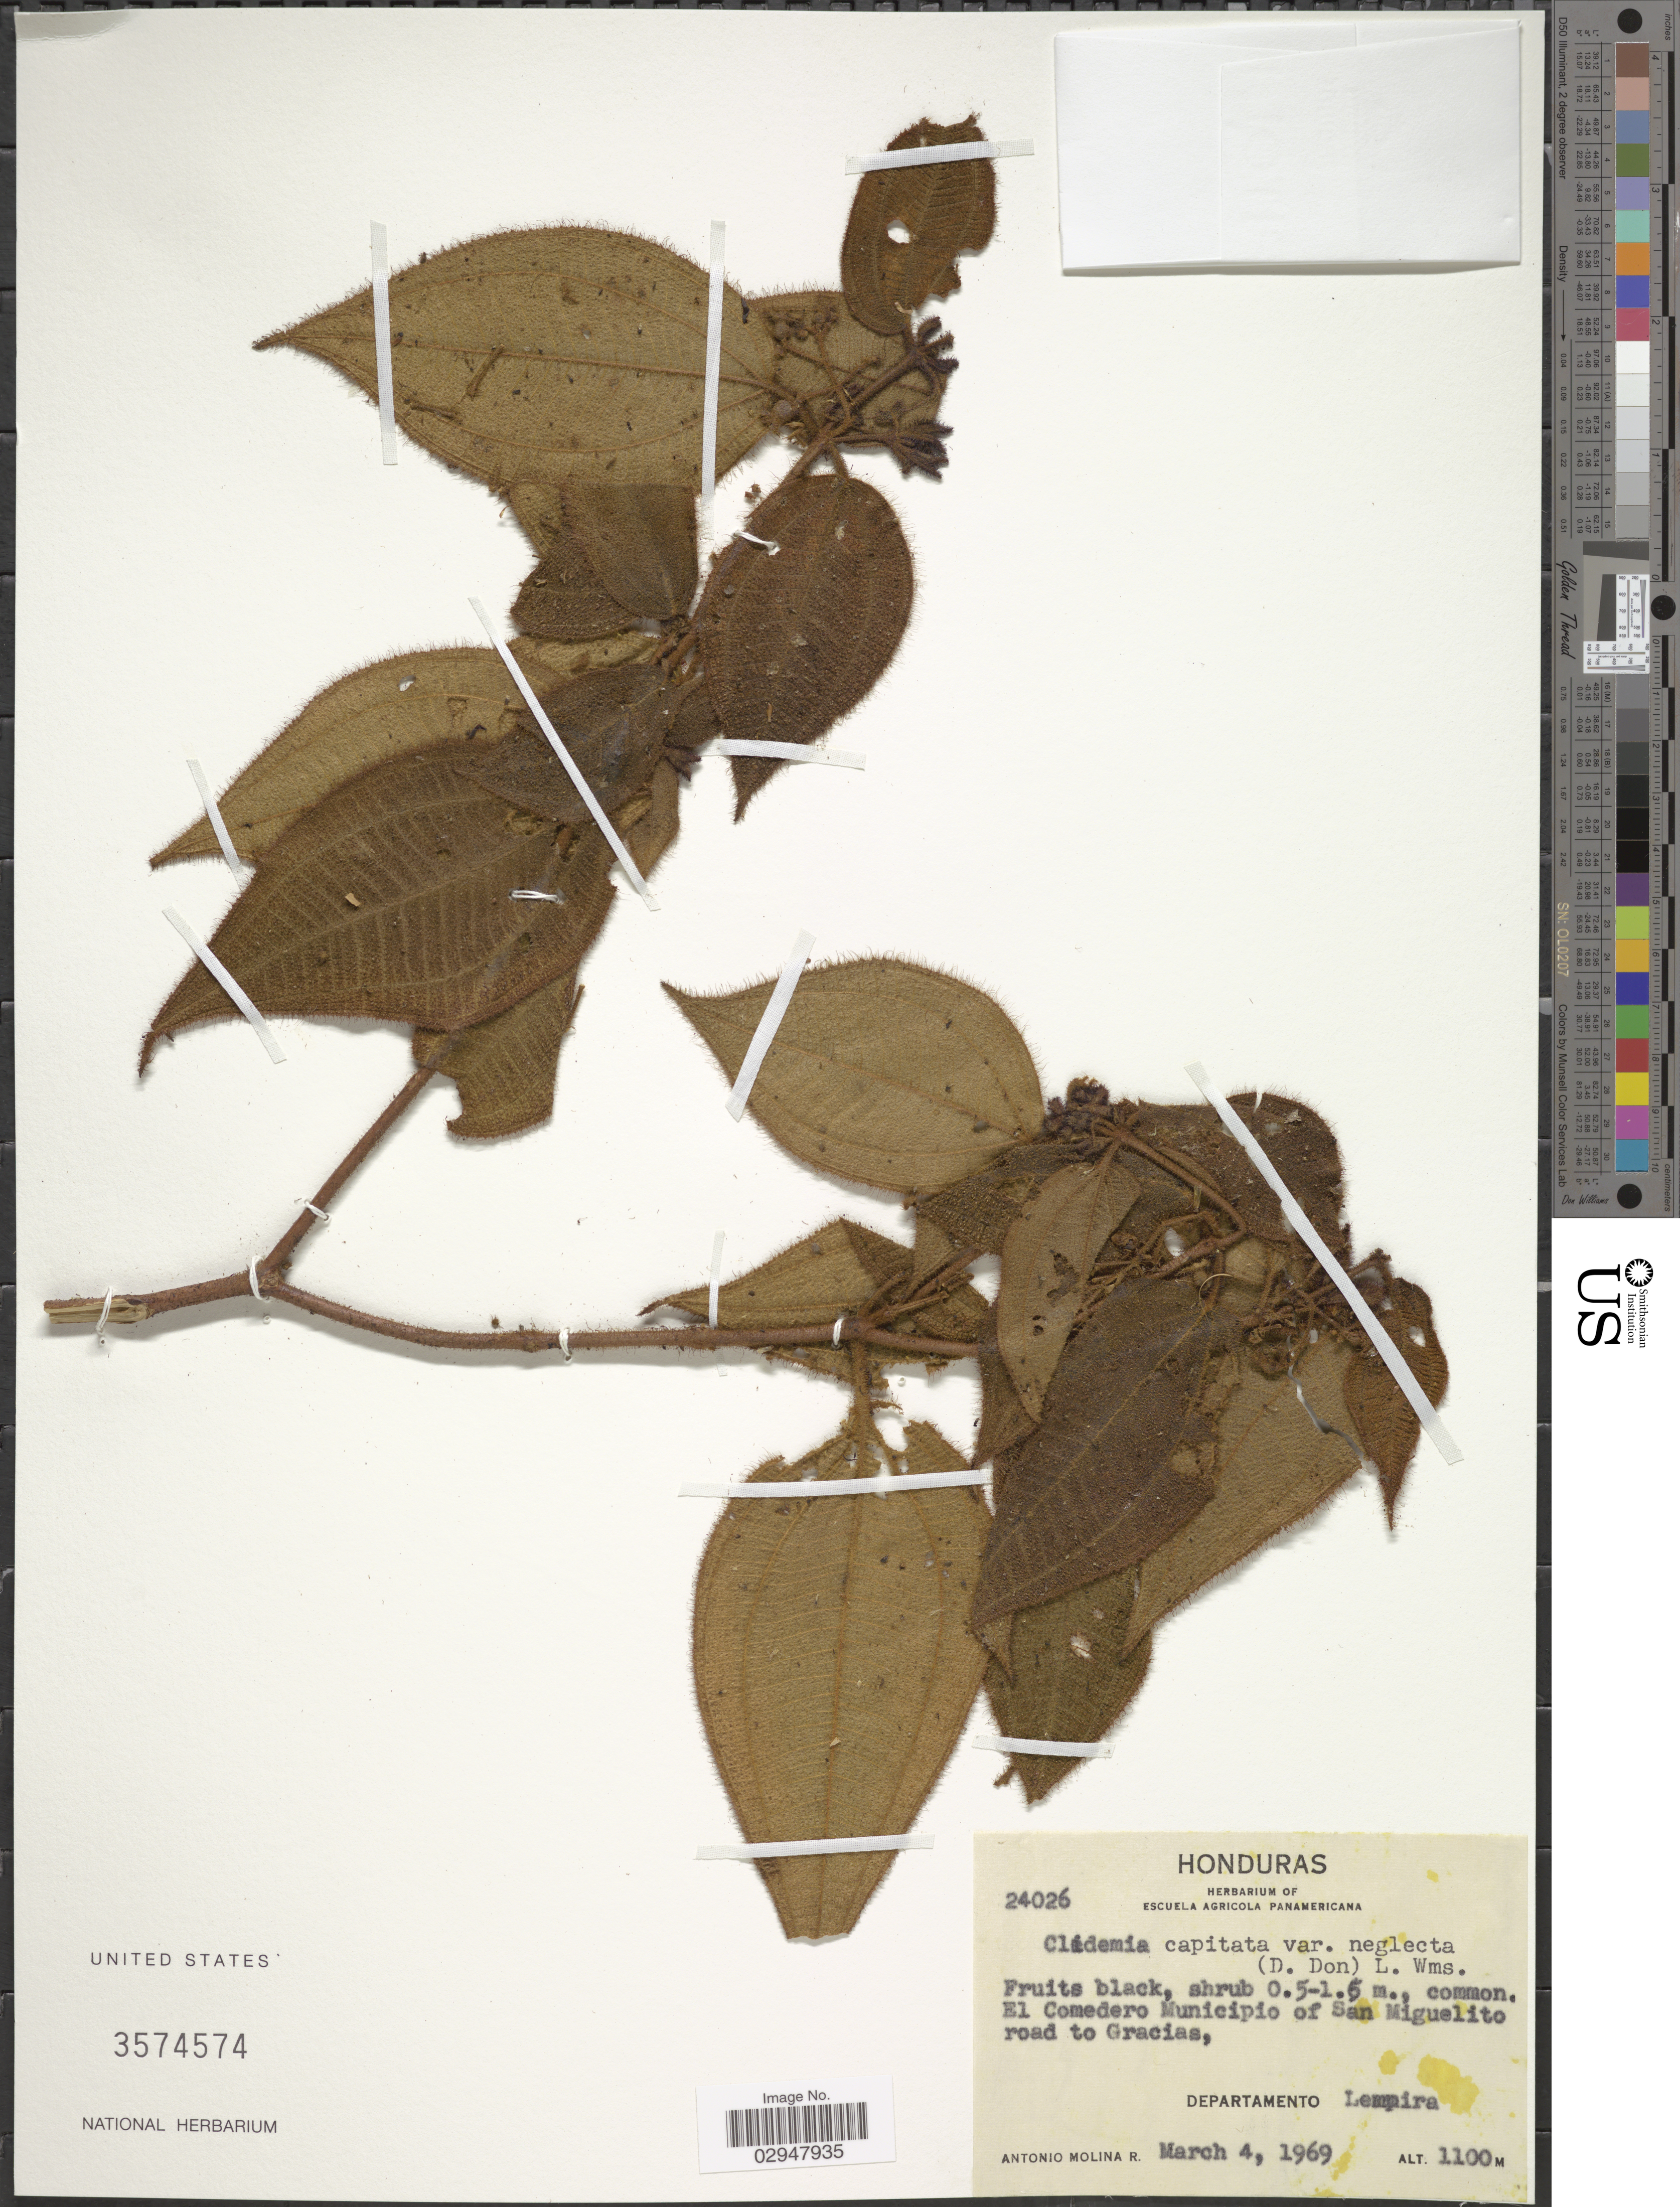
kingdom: Plantae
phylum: Tracheophyta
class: Magnoliopsida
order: Myrtales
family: Melastomataceae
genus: Clidemia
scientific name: Clidemia neglecta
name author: D. Don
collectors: A. Molina R.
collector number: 24026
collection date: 1969-03-04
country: Honduras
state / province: Lempira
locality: El Comedero Municipio of San Miguelito road to Gracias, Departamento Lempira.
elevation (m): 1100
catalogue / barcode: US 3574574